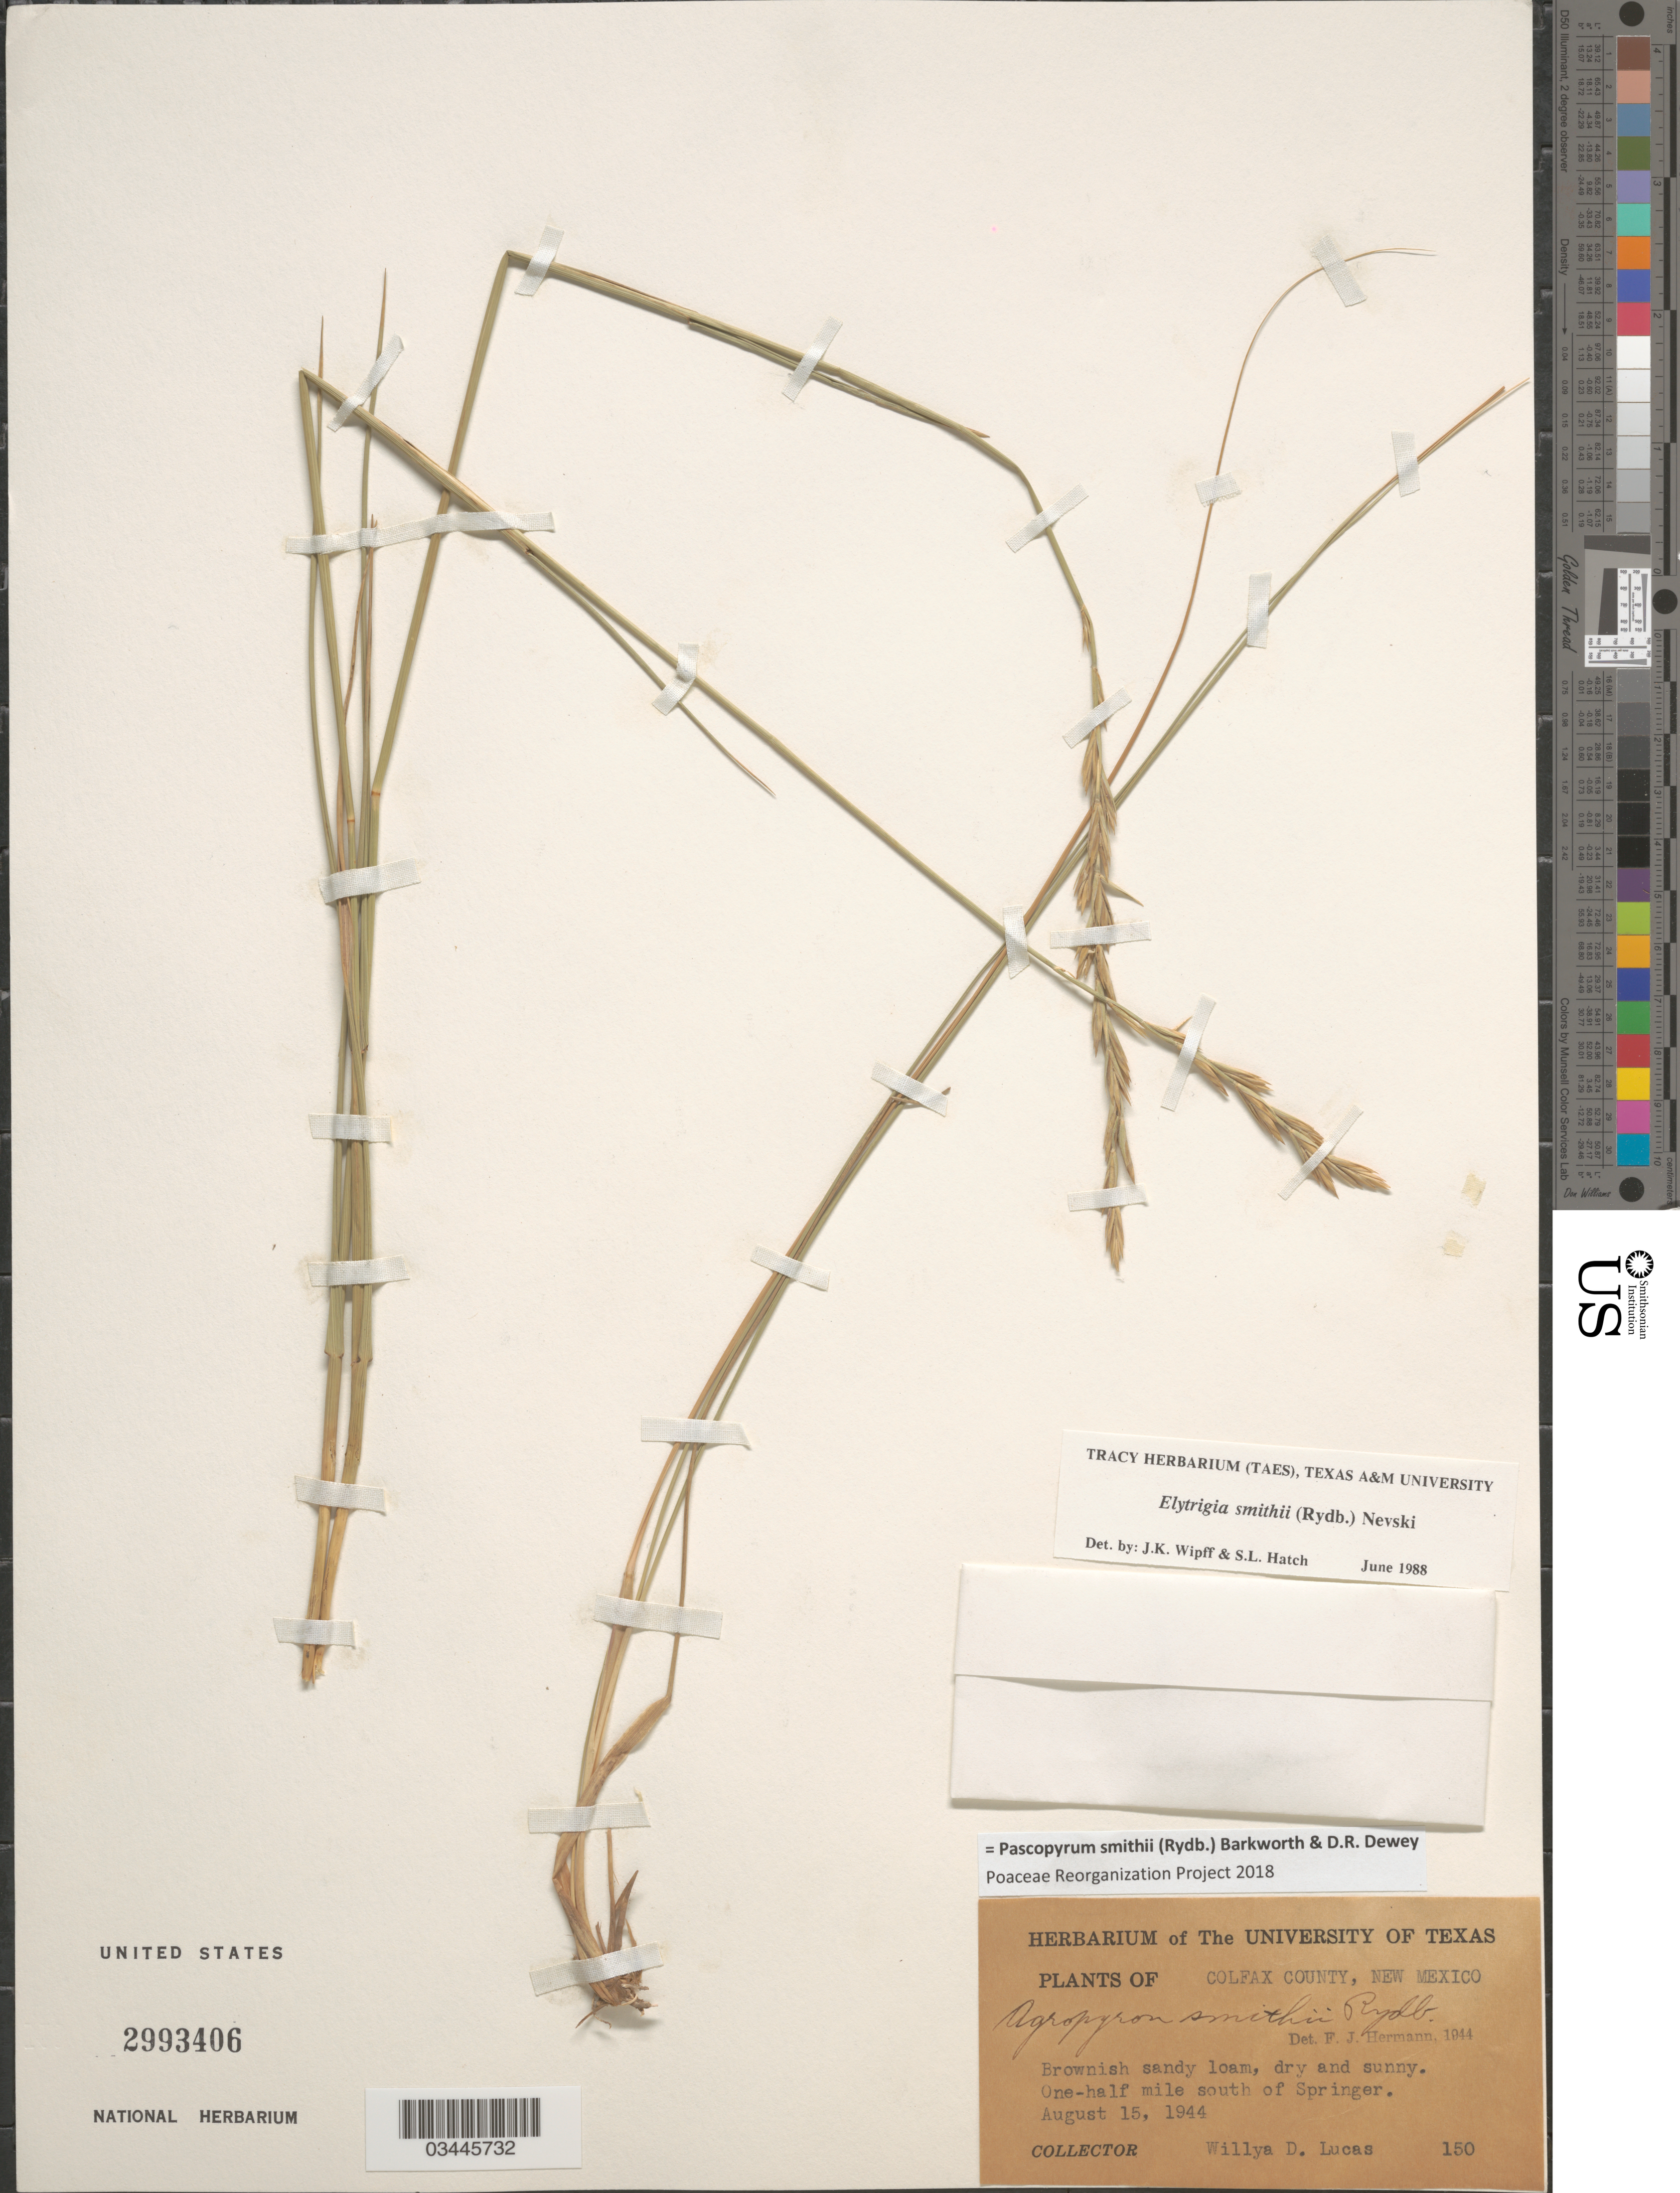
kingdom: Plantae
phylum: Tracheophyta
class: Liliopsida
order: Poales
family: Poaceae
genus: Pascopyrum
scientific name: Pascopyrum smithii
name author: (Rydb.) Barkworth & Dewey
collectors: W. Lucas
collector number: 150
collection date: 1944-08-15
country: United States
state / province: New Mexico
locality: Colfax County. One-half mile south of Springer.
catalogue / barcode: US 2993406